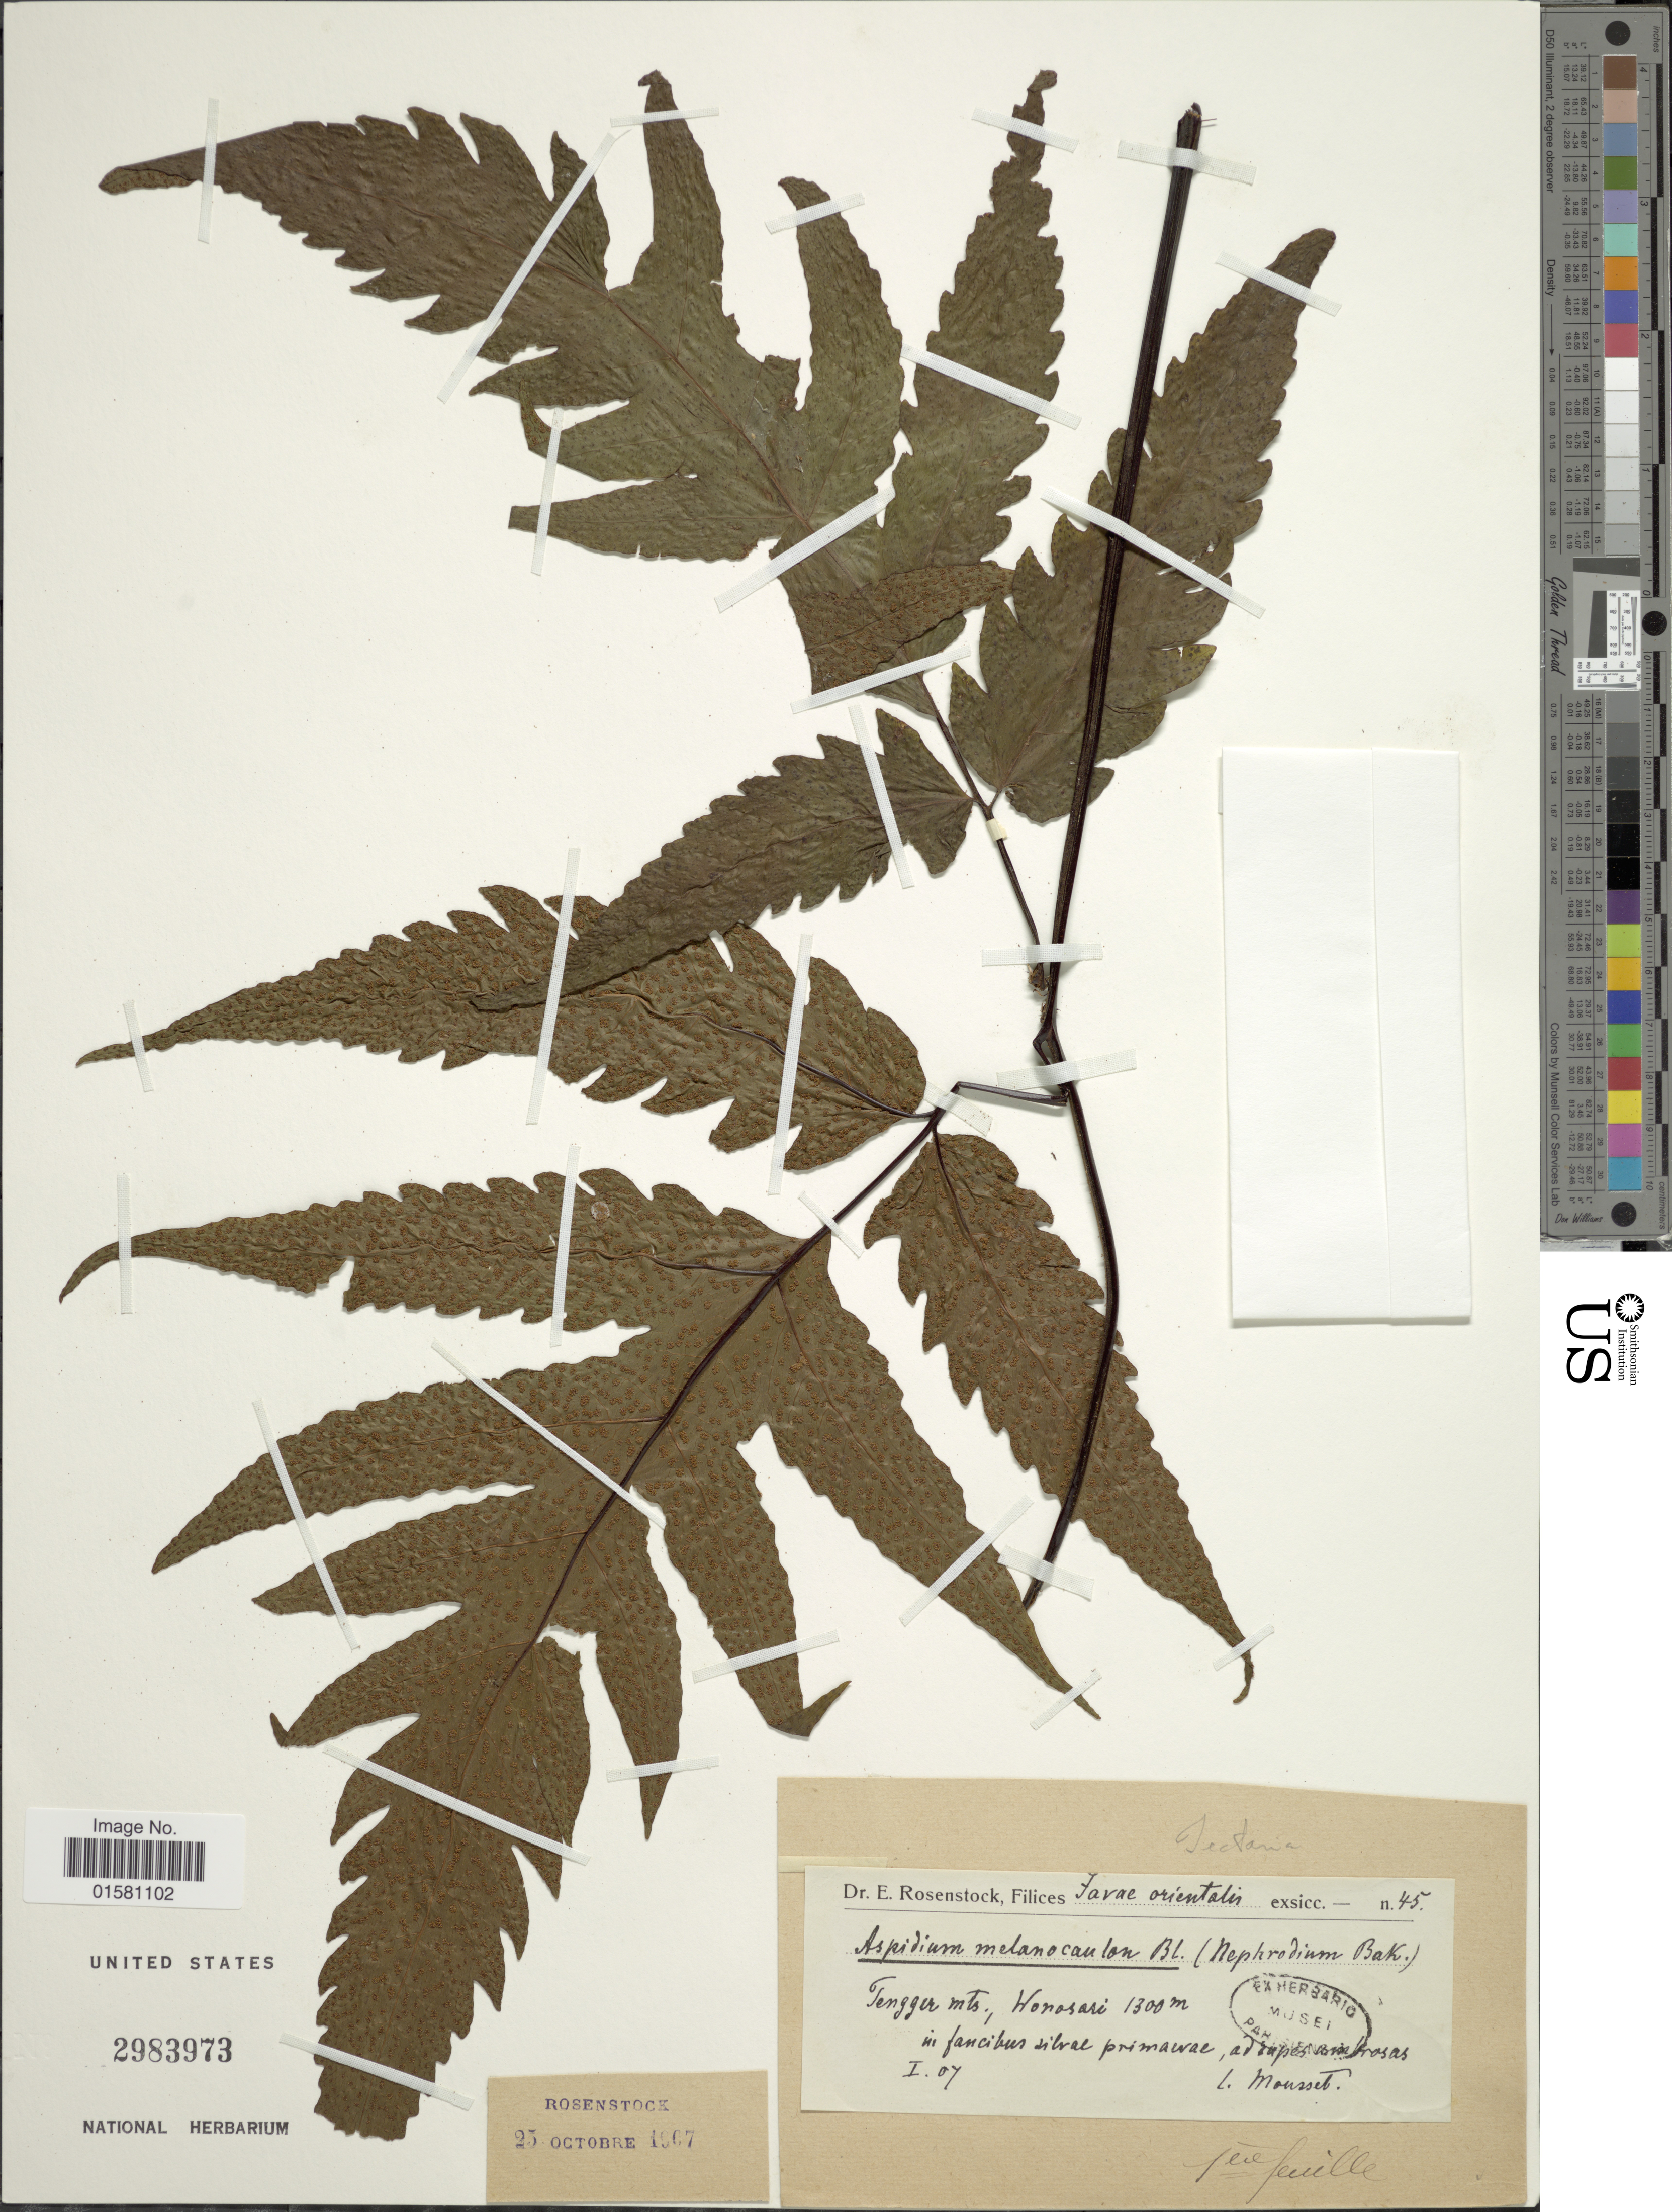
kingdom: Plantae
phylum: Tracheophyta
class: Polypodiopsida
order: Polypodiales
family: Tectariaceae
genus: Tectaria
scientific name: Tectaria melanocaulos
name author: (Bedd.) Copel.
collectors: Mousset, --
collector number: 45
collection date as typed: Transcribed d/m/y: /1/7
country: Indonesia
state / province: Java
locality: Tengger mts., Wonosari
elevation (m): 1300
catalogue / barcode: US 2983973